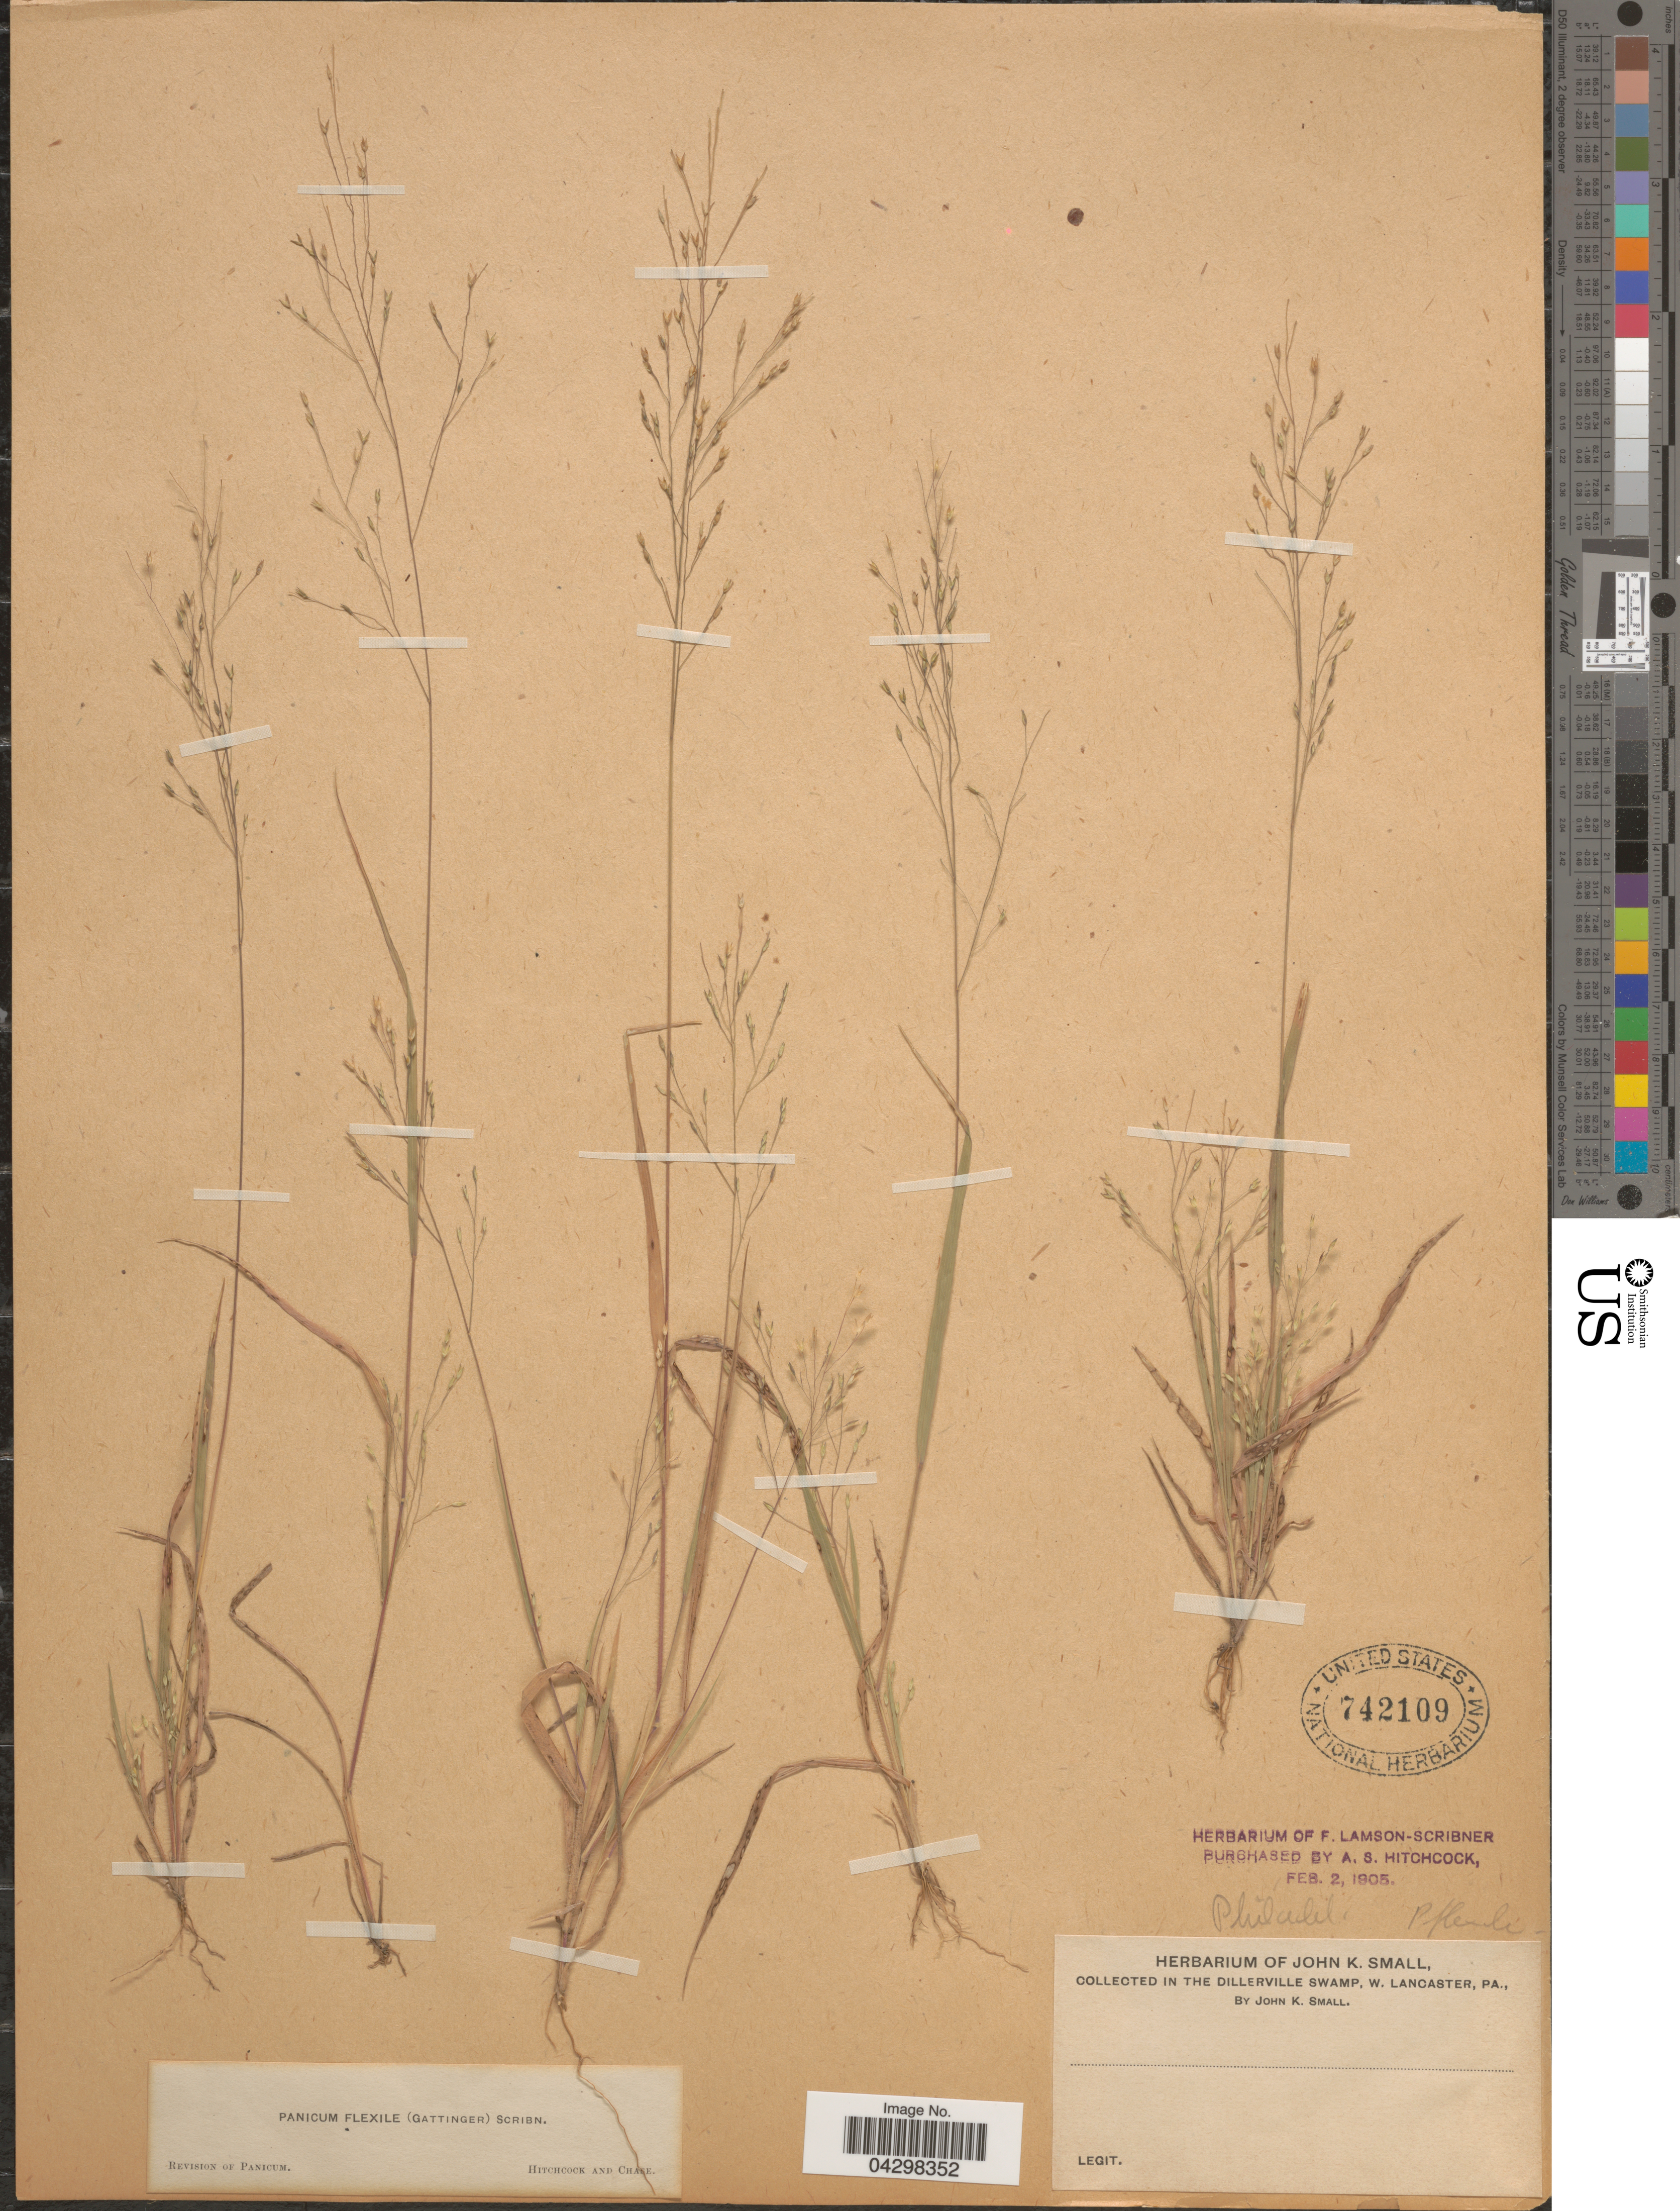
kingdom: Plantae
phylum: Tracheophyta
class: Liliopsida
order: Poales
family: Poaceae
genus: Panicum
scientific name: Panicum flexile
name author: (Gatt.) Scribn.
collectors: J. K. Small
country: United States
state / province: Pennsylvania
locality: In the Dillerville Swamp, W. Lancaster.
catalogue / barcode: US 742109